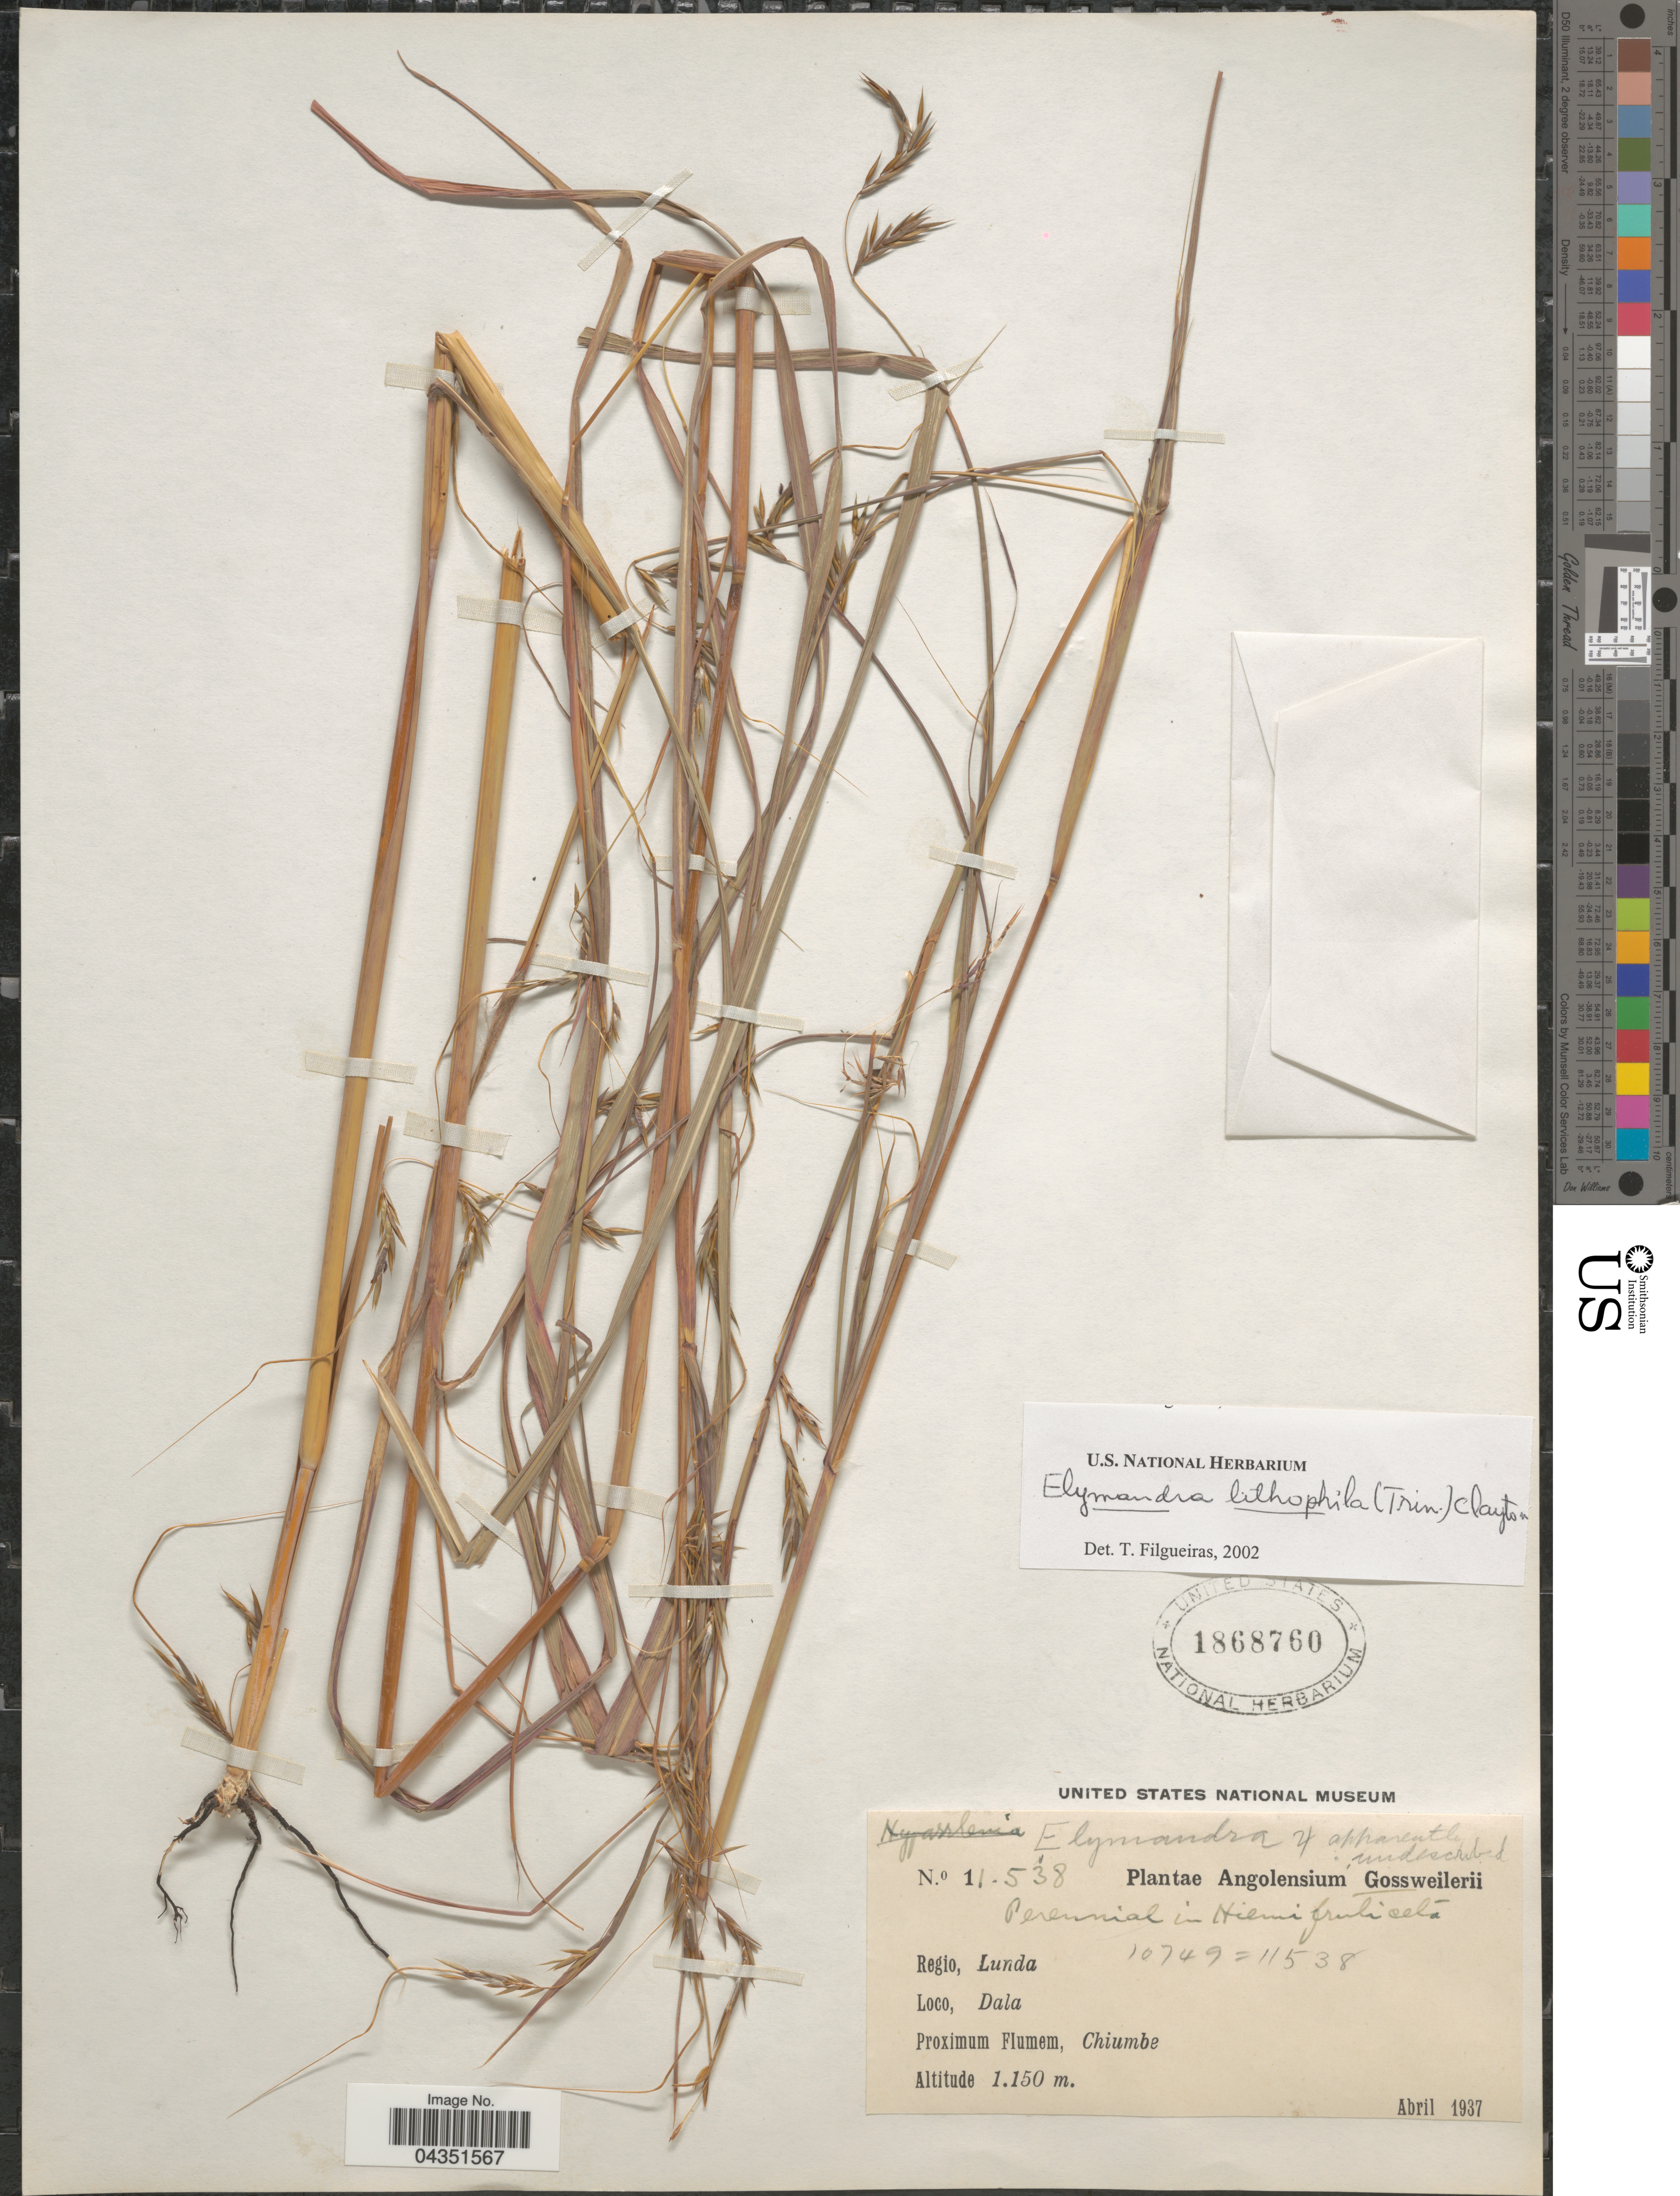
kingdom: Plantae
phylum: Tracheophyta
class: Liliopsida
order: Poales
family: Poaceae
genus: Elymandra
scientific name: Elymandra lithophila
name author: (Trin.) Clayton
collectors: -. Gossweiler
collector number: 11538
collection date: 1937-04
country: Angola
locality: Regio, Lunda. Dala. Proximum Flumen, Chiumbe.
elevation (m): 1150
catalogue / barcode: US 1868760